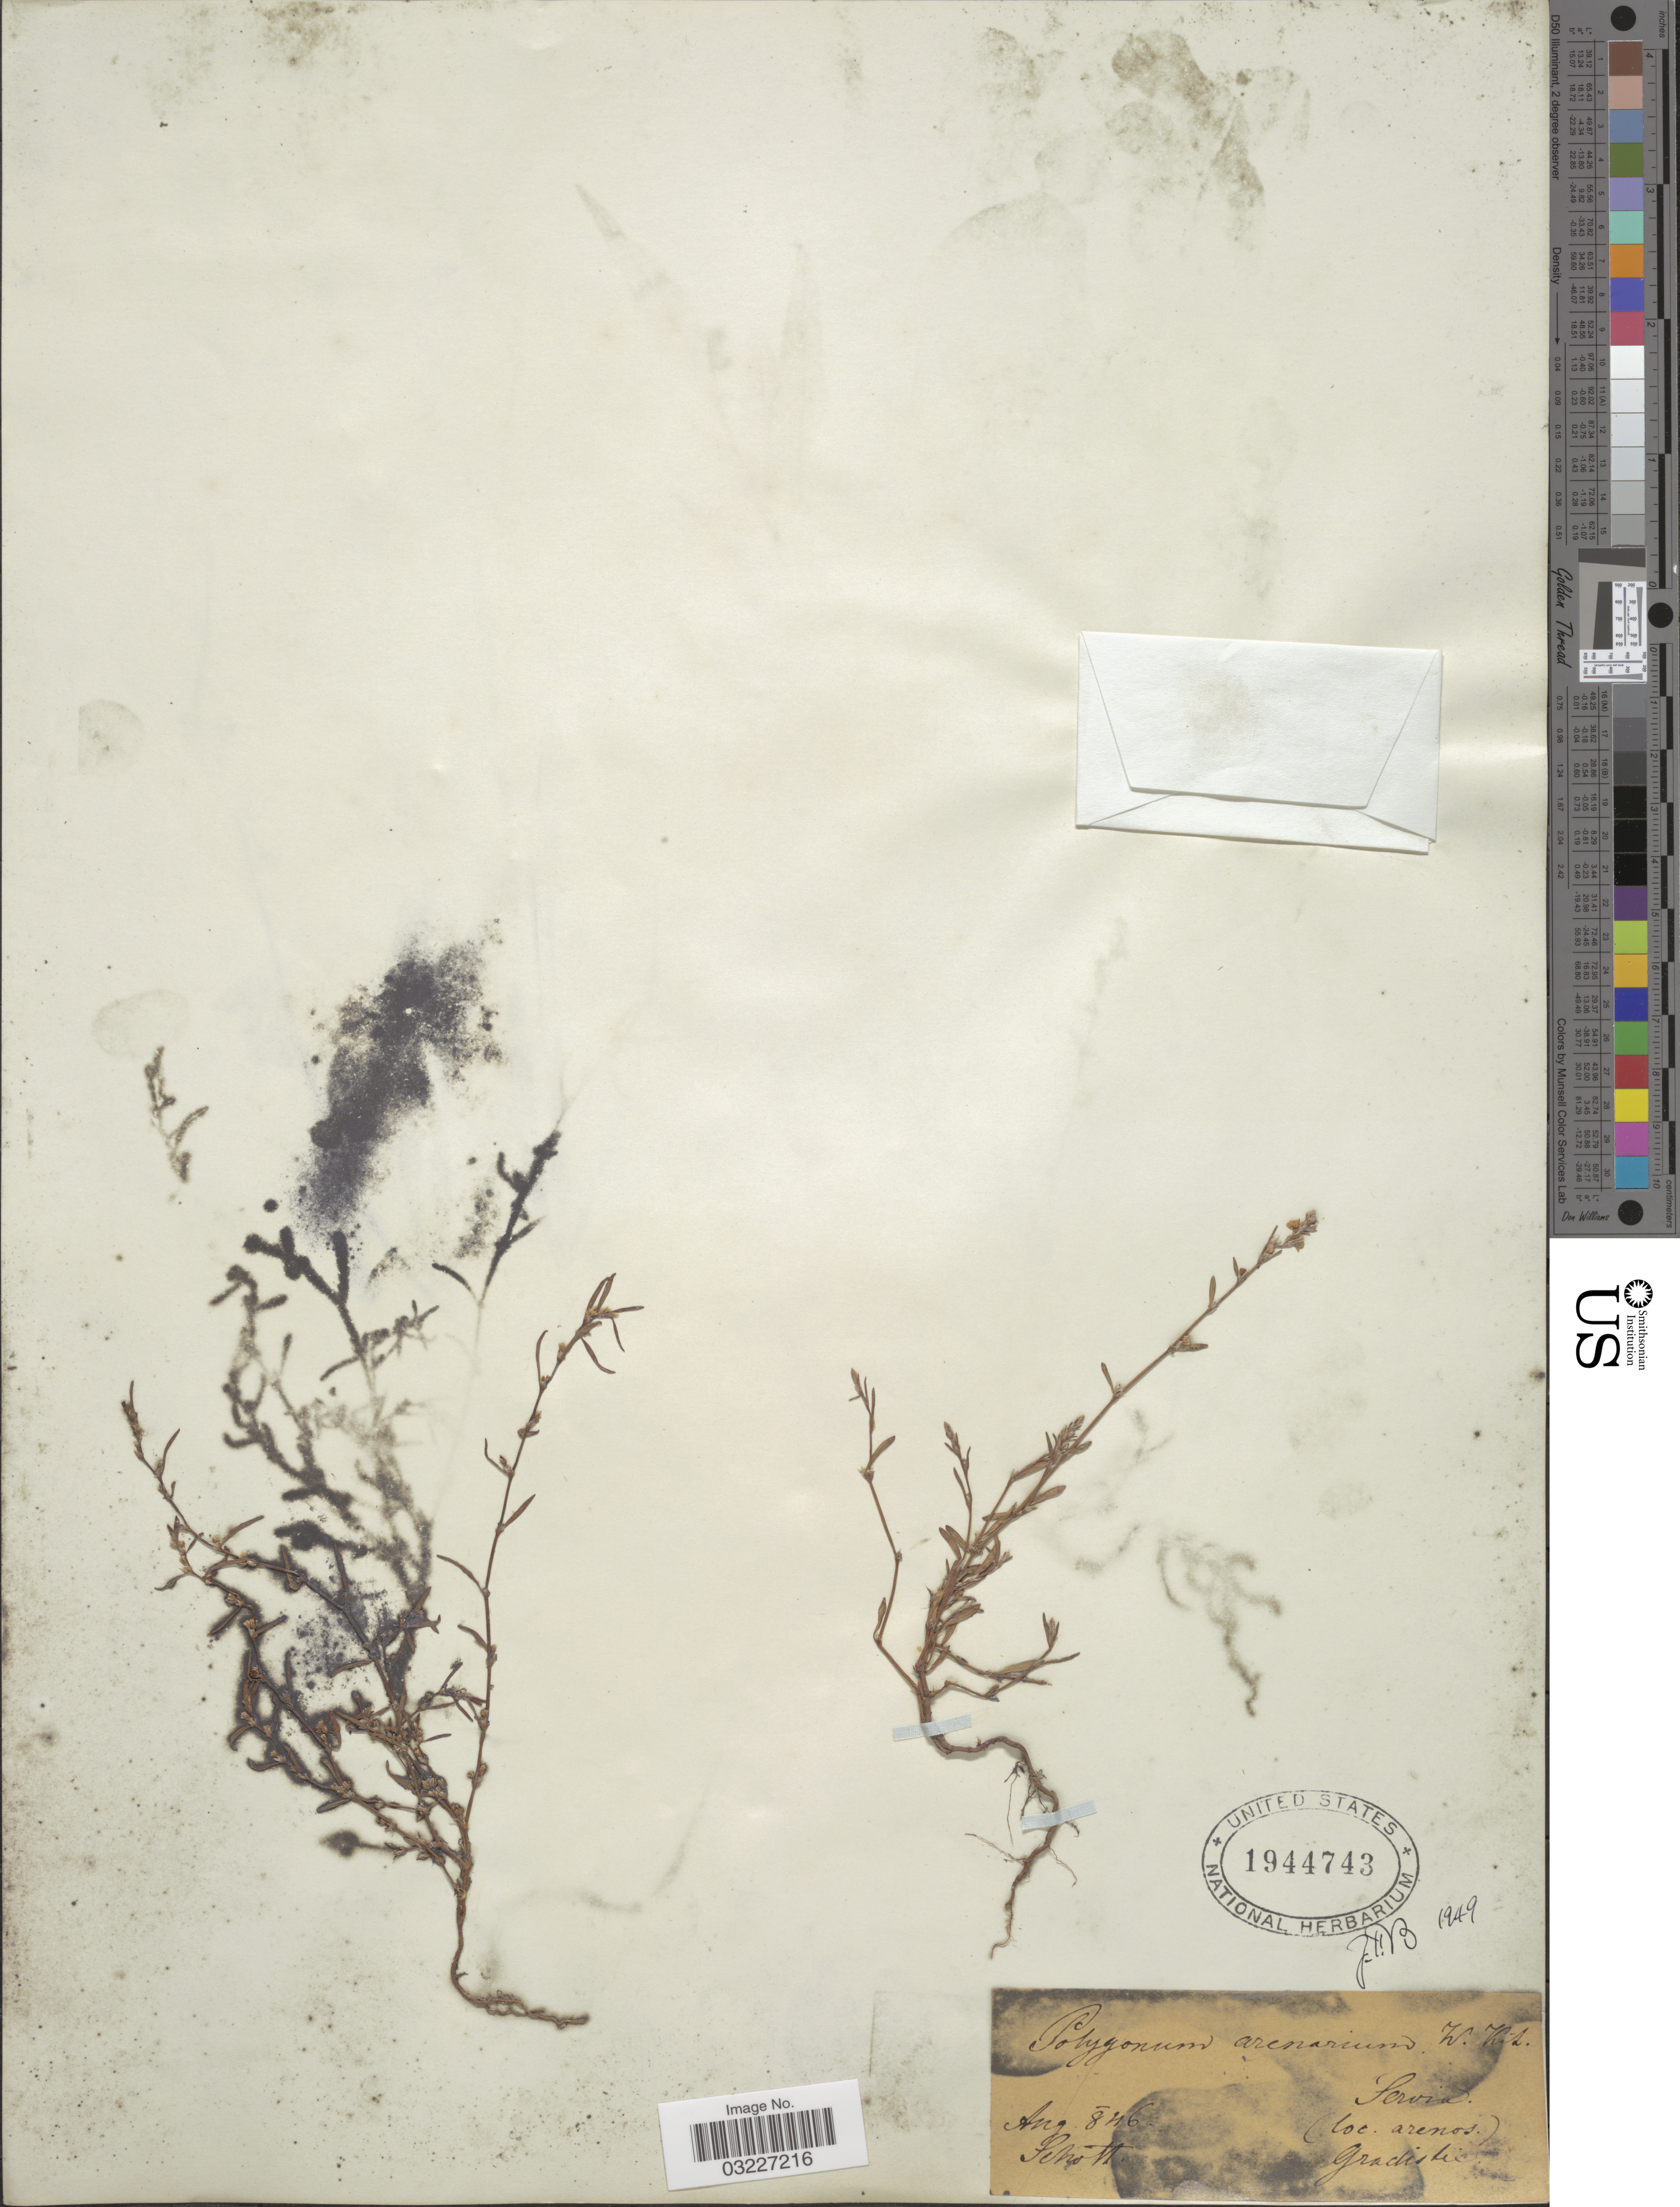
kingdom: Plantae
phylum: Tracheophyta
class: Magnoliopsida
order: Caryophyllales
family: Polygonaceae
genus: Polygonum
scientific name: Polygonum arenarium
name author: Waldst. & Kit.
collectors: Schott, --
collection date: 1846-08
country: Serbia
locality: Servia, Gradistic [Gradište]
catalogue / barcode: US 1944743